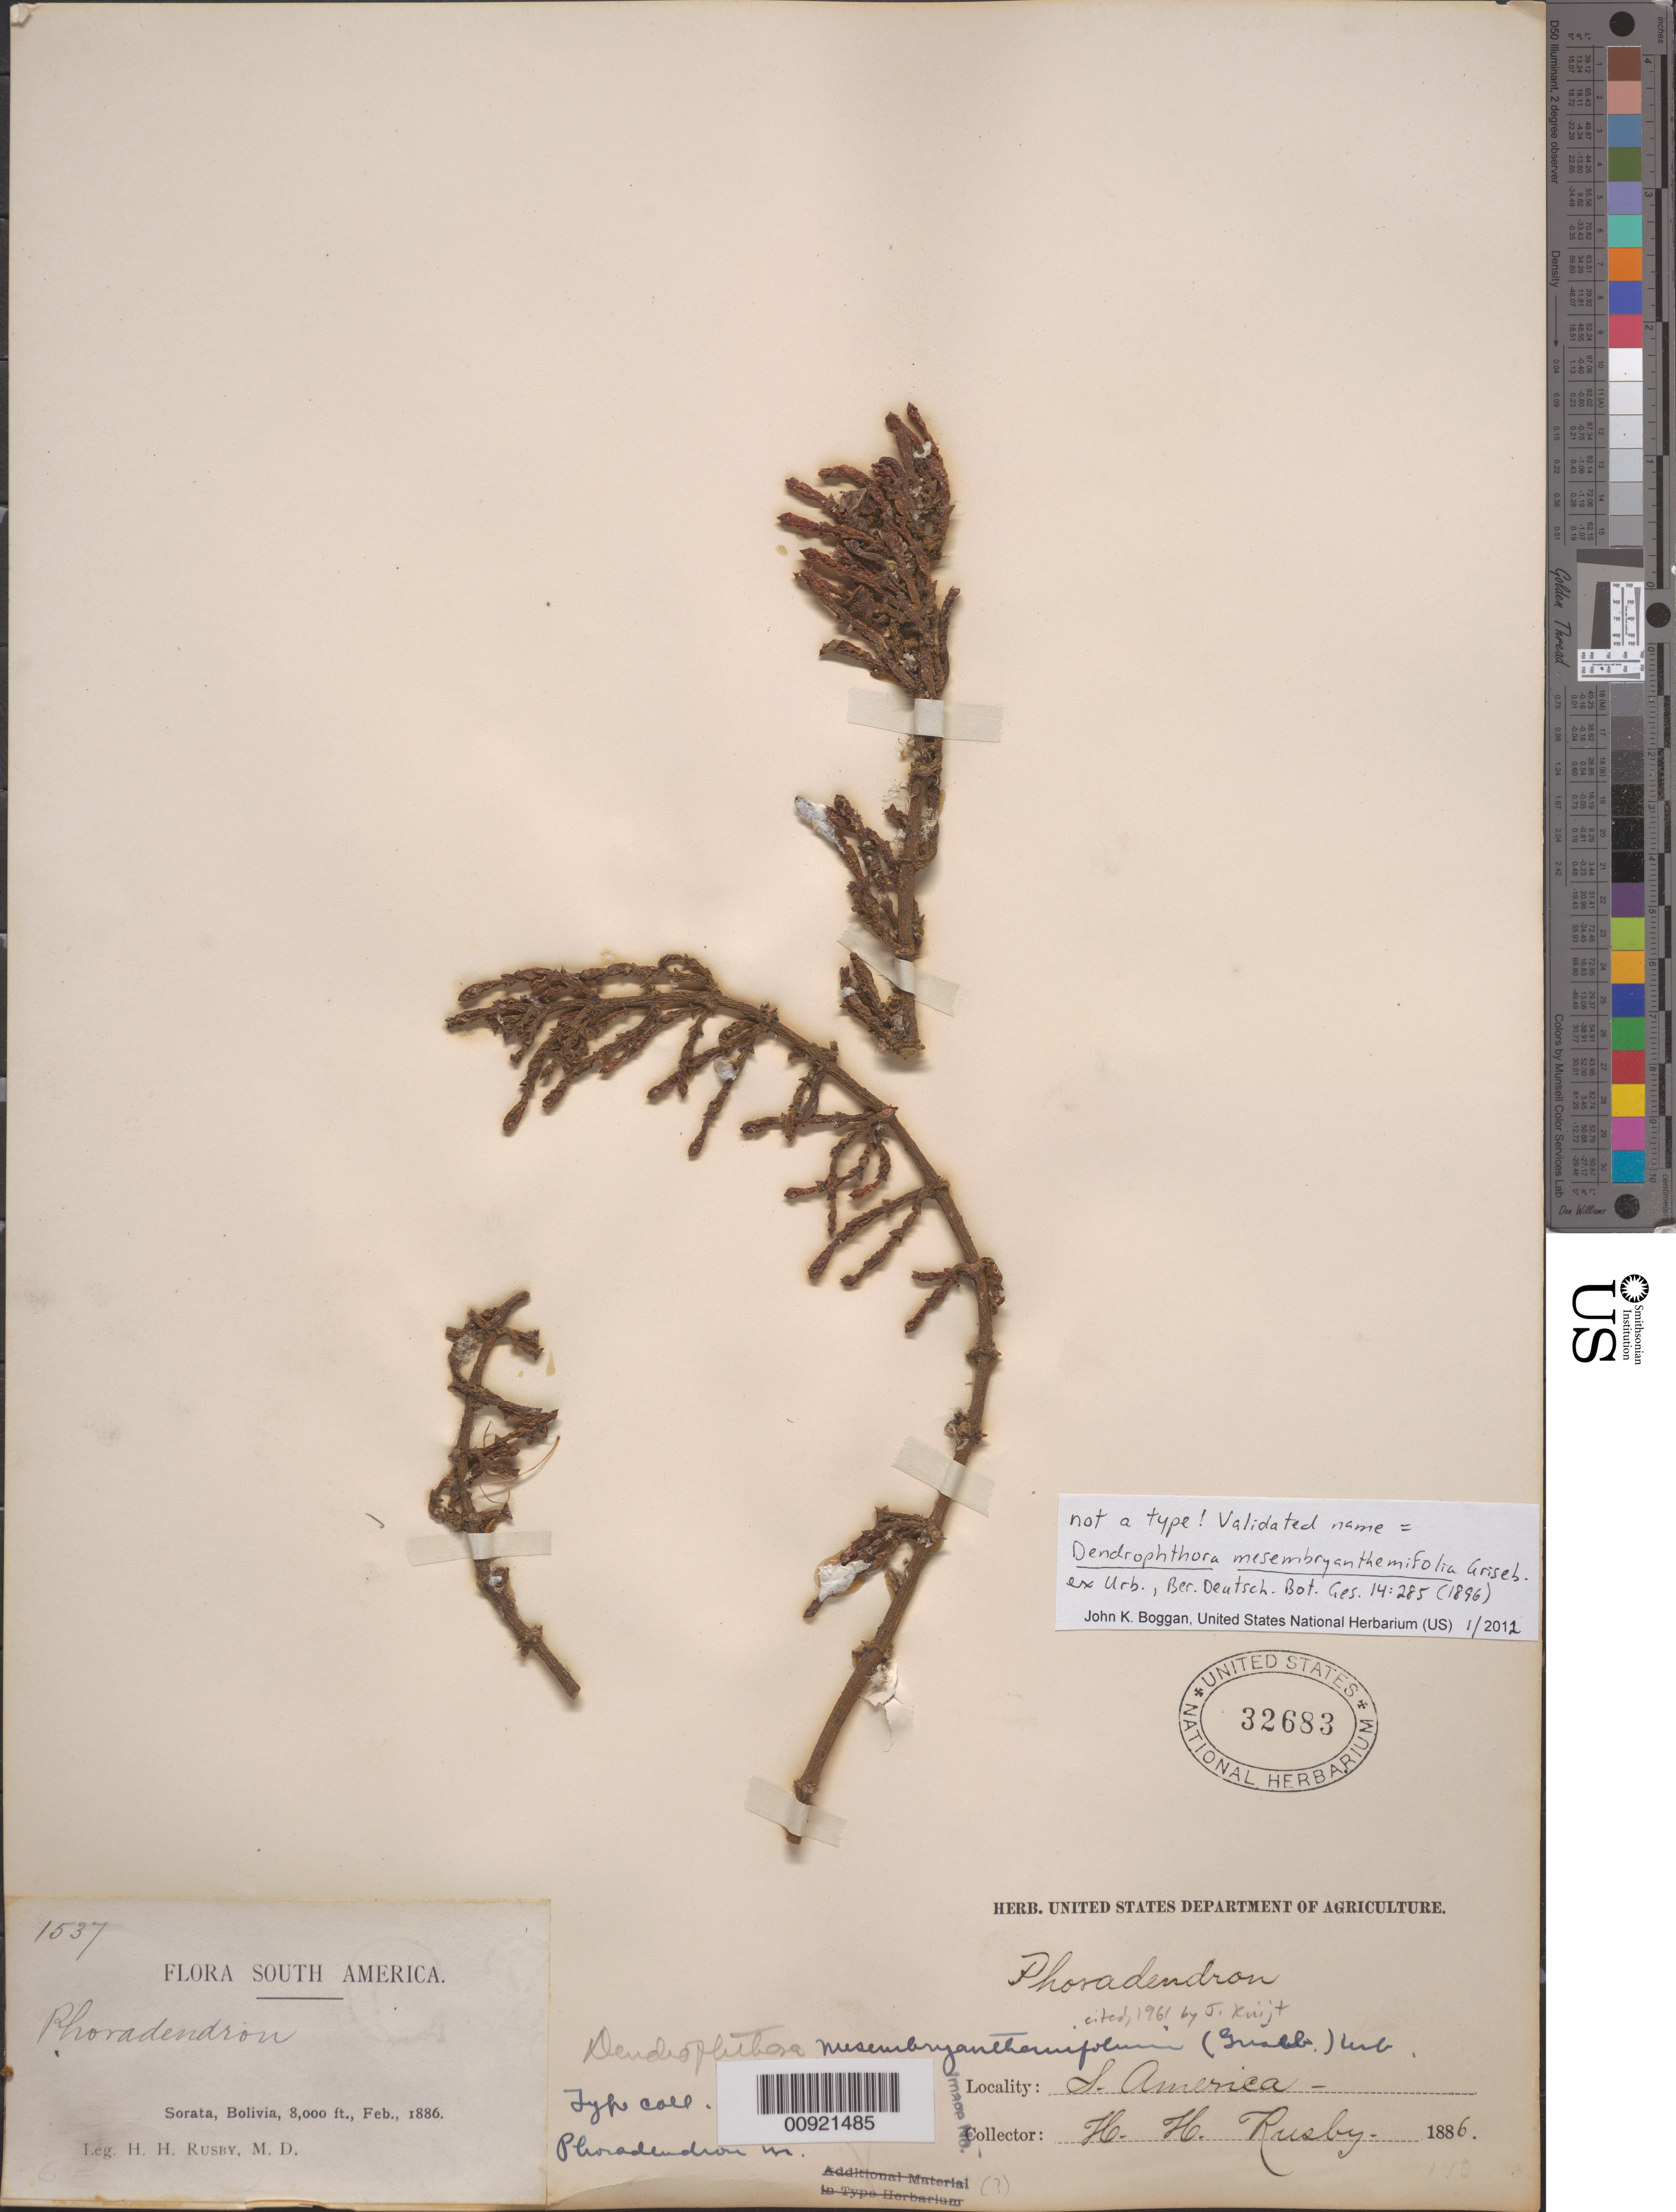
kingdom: Plantae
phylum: Tracheophyta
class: Magnoliopsida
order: Santalales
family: Viscaceae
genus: Dendrophthora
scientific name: Dendrophthora mesembryanthemifolia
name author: Griseb. ex Urb.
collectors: H. H. Rusby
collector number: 1537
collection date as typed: Feb., 1886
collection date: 1886-02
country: Bolivia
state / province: La Páz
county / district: Larecaja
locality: Sorata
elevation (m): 2438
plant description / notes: Stamped "Additional material in type herbarium" but no such material found. Annotated as "Type coll." of Phoradendron mesembryanthemifolia [Rusby, 1900] but that name is a combination. Name was validated as Dendrophthora mesembryanthemifolium in 1896 and this is not a type of that name.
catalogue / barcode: US 32683